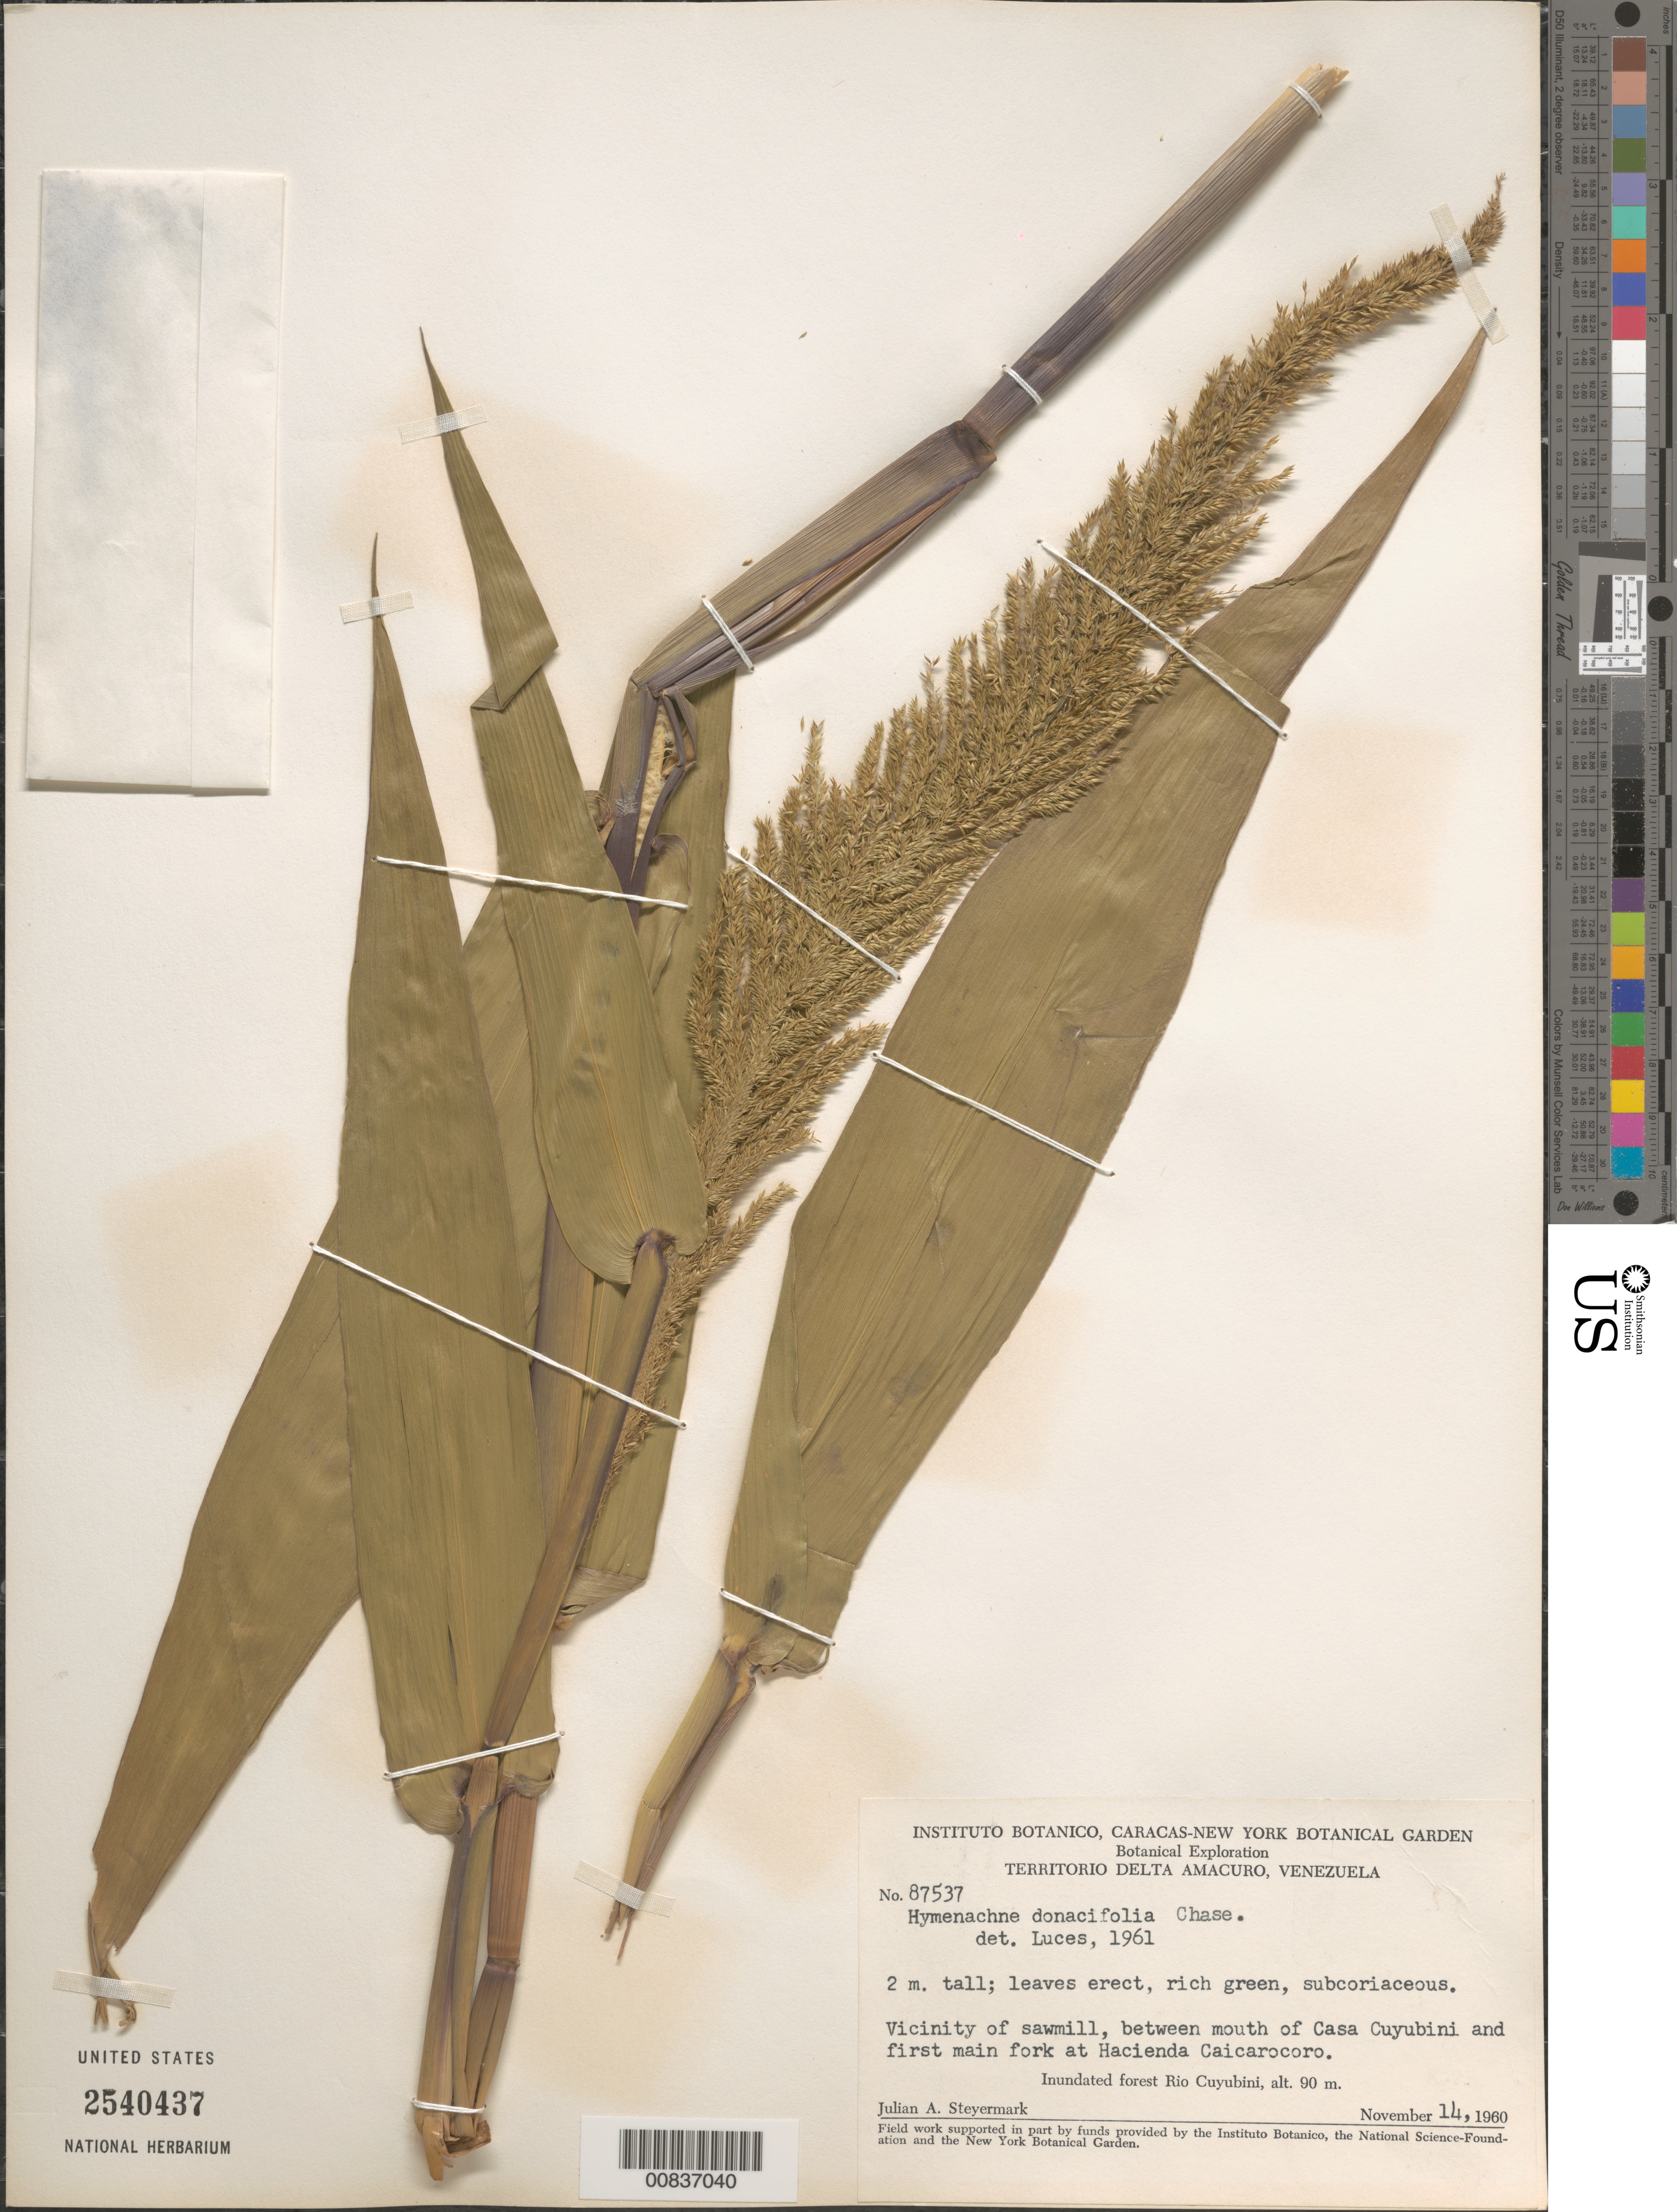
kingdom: Plantae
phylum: Tracheophyta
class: Liliopsida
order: Poales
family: Poaceae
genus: Hymenachne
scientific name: Hymenachne donacifolia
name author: (Raddi) Chase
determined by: Luces, --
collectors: J. Steyermark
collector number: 87573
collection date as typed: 14-Nov-60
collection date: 1960-11-14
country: Venezuela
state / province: Delta Amacuro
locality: Río Cuyubini, vic of sawmill, between mouth of Río Cuyubini and first main fork at Hacienda Caicarocoro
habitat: Vicinity of sawmill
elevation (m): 90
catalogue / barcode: US 2540437